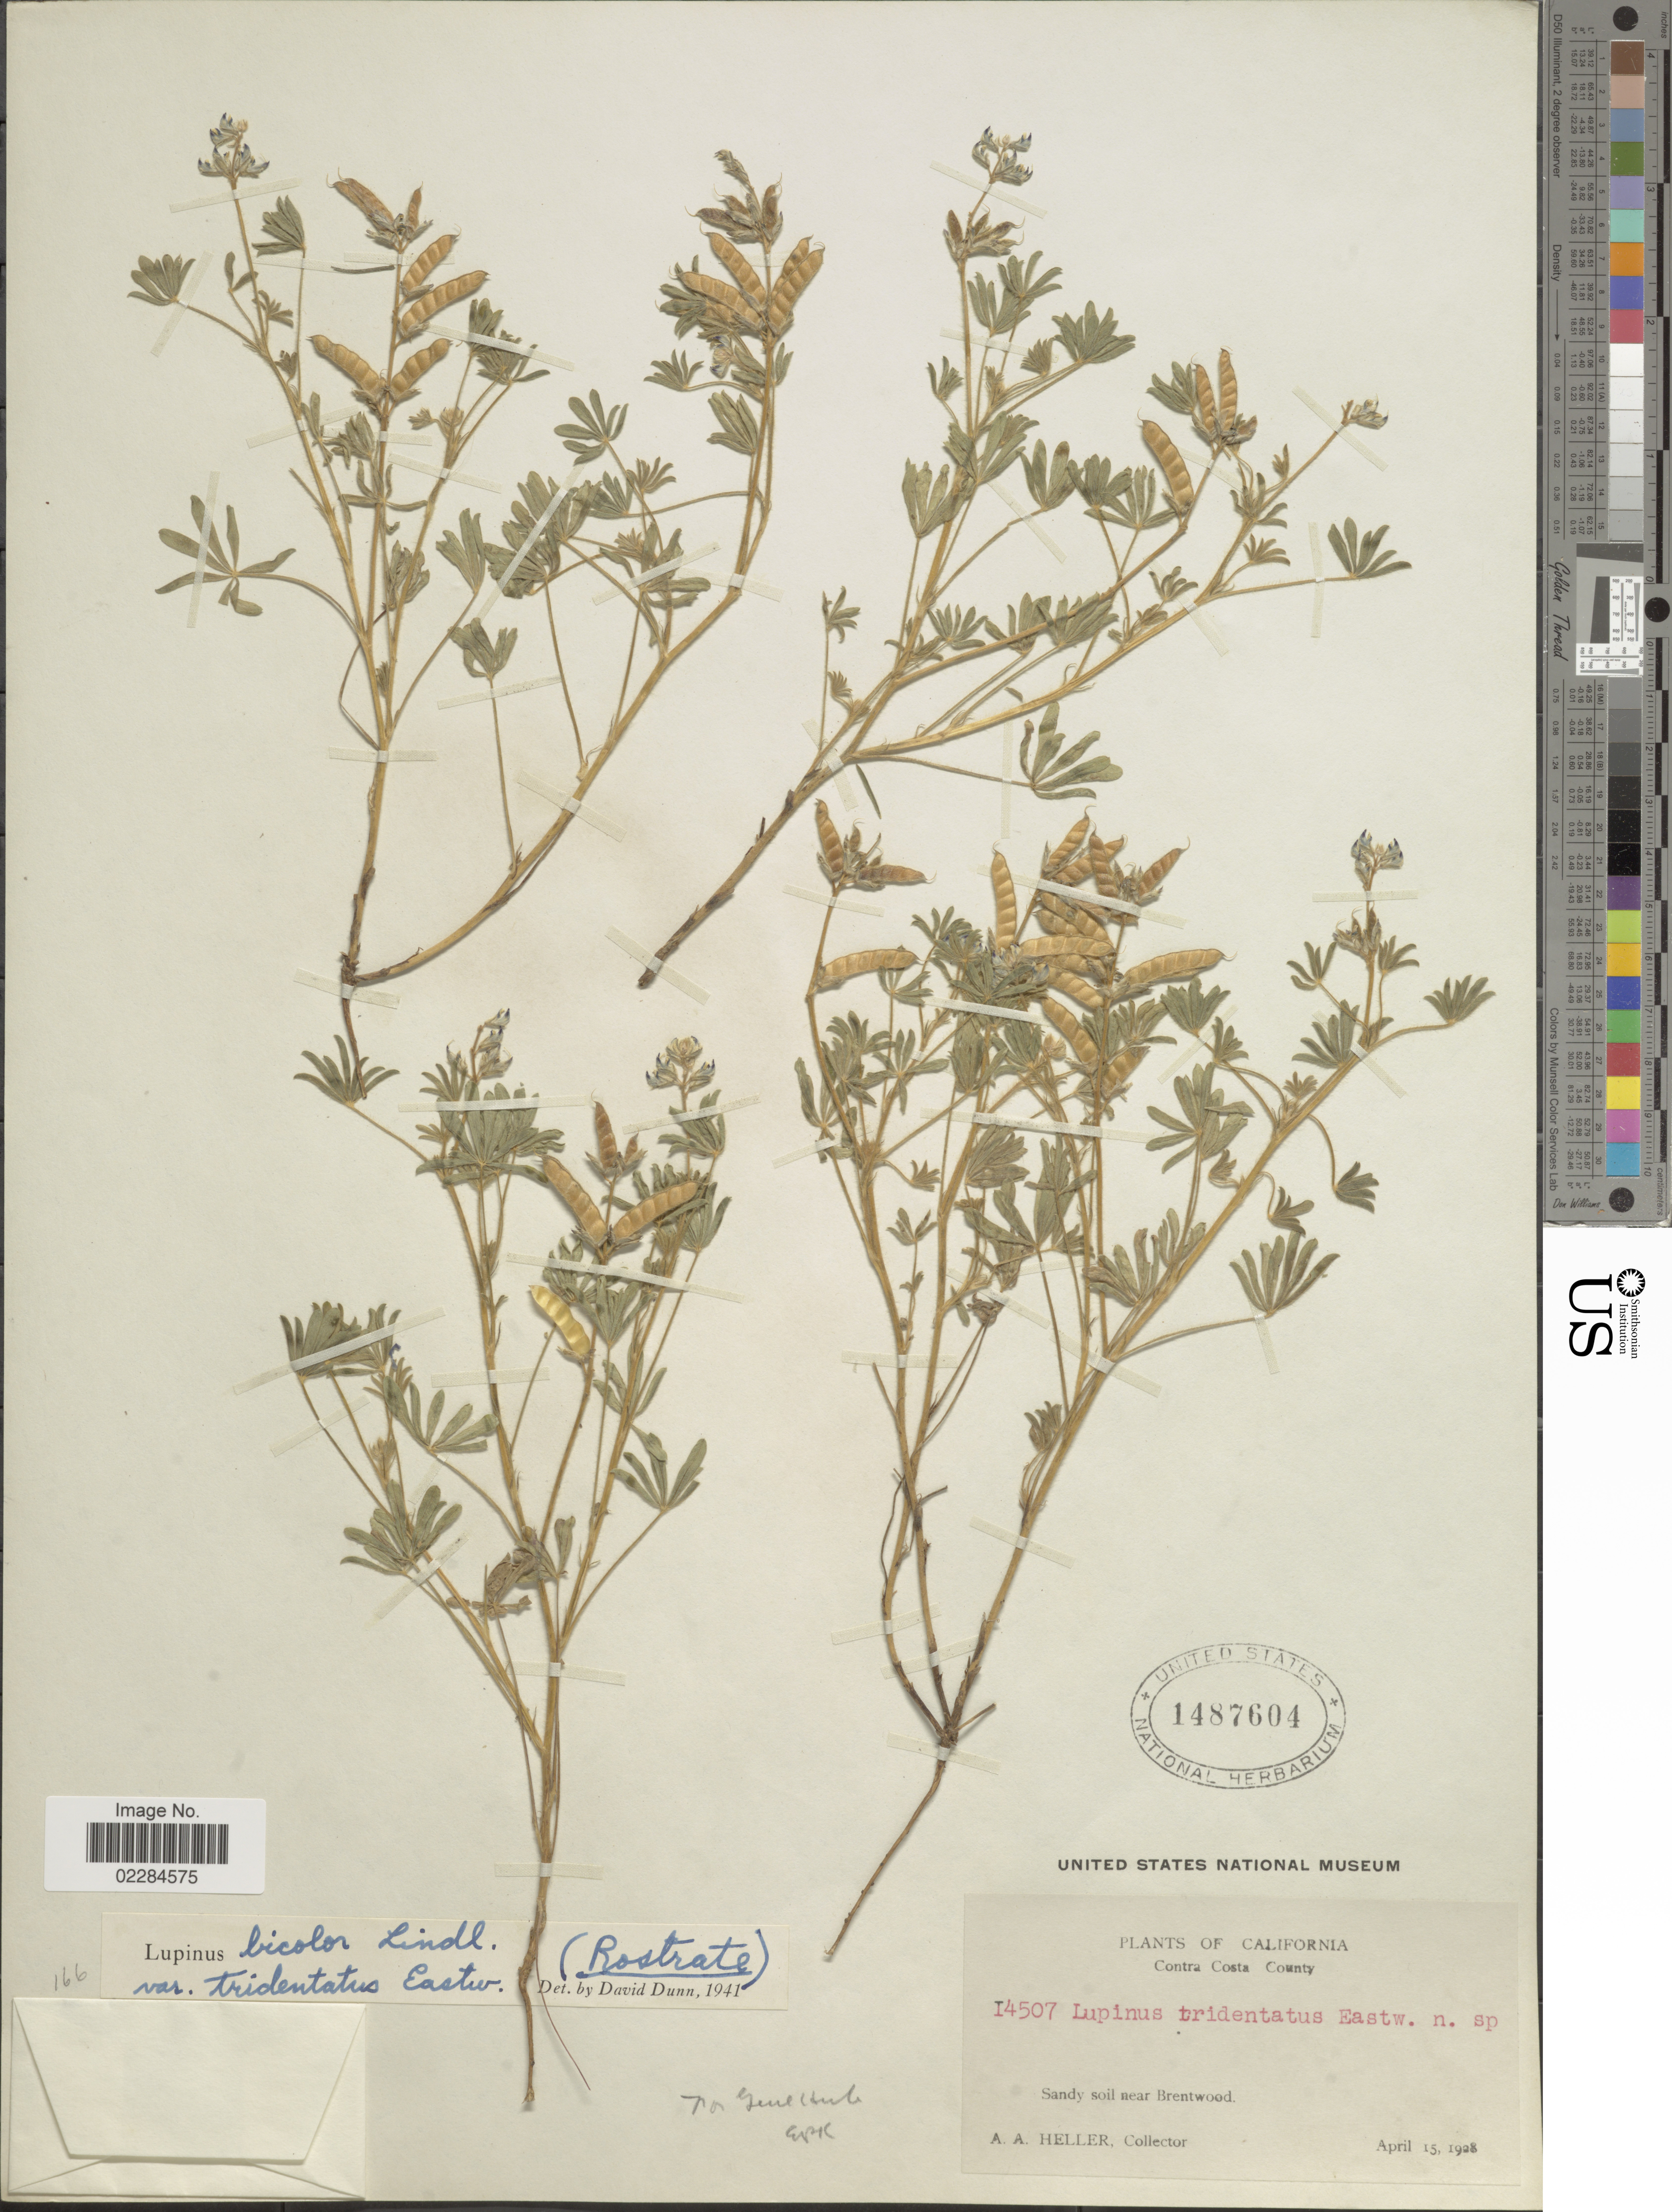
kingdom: Plantae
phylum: Tracheophyta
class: Magnoliopsida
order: Fabales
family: Fabaceae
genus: Lupinus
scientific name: Lupinus bicolor var. tridentatus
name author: Lindl.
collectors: A. A. Heller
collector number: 14507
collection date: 1928-04-15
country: United States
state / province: California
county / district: Contra Costa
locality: Contra Costa county, sandy soil near Brentwood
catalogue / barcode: US 1487604